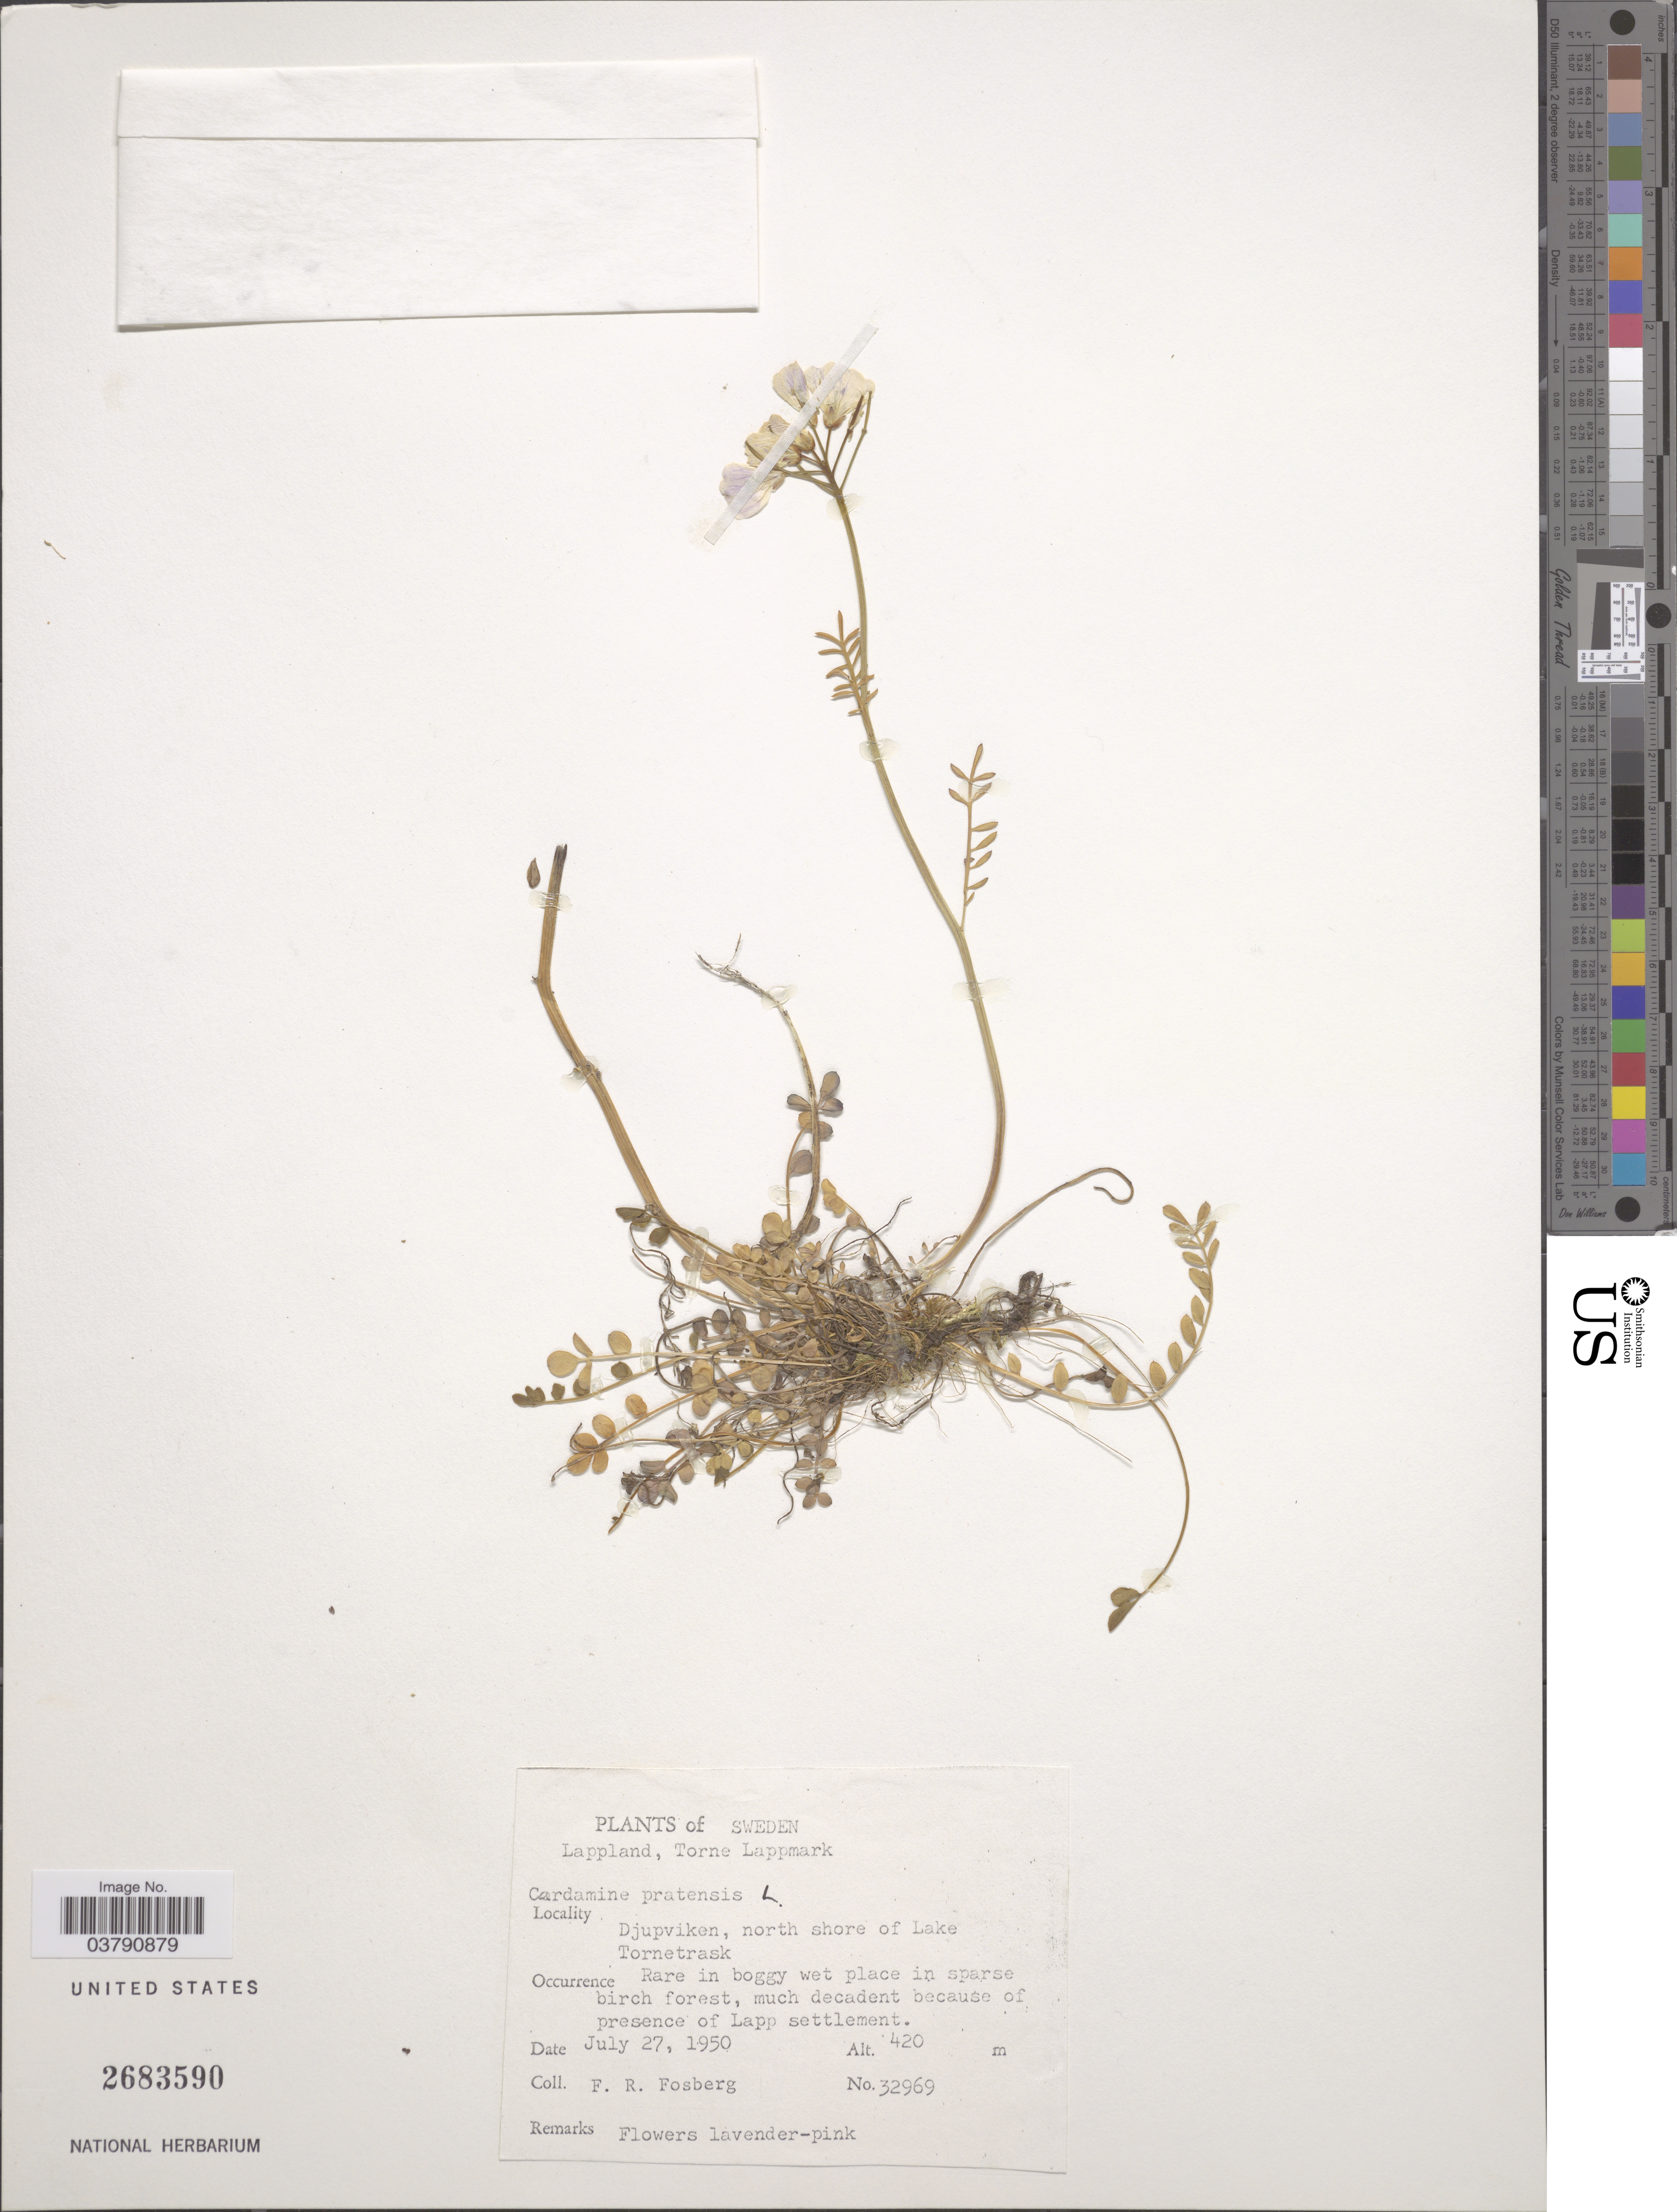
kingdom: Plantae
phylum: Tracheophyta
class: Magnoliopsida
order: Brassicales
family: Brassicaceae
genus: Cardamine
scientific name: Cardamine pratensis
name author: L.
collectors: F. R. Fosberg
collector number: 32969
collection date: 1950-07-27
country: Sweden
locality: Lappland, Torne Lappmark. Djupviken, north shore of Lake Tornetrask.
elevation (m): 420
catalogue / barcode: US 2683590